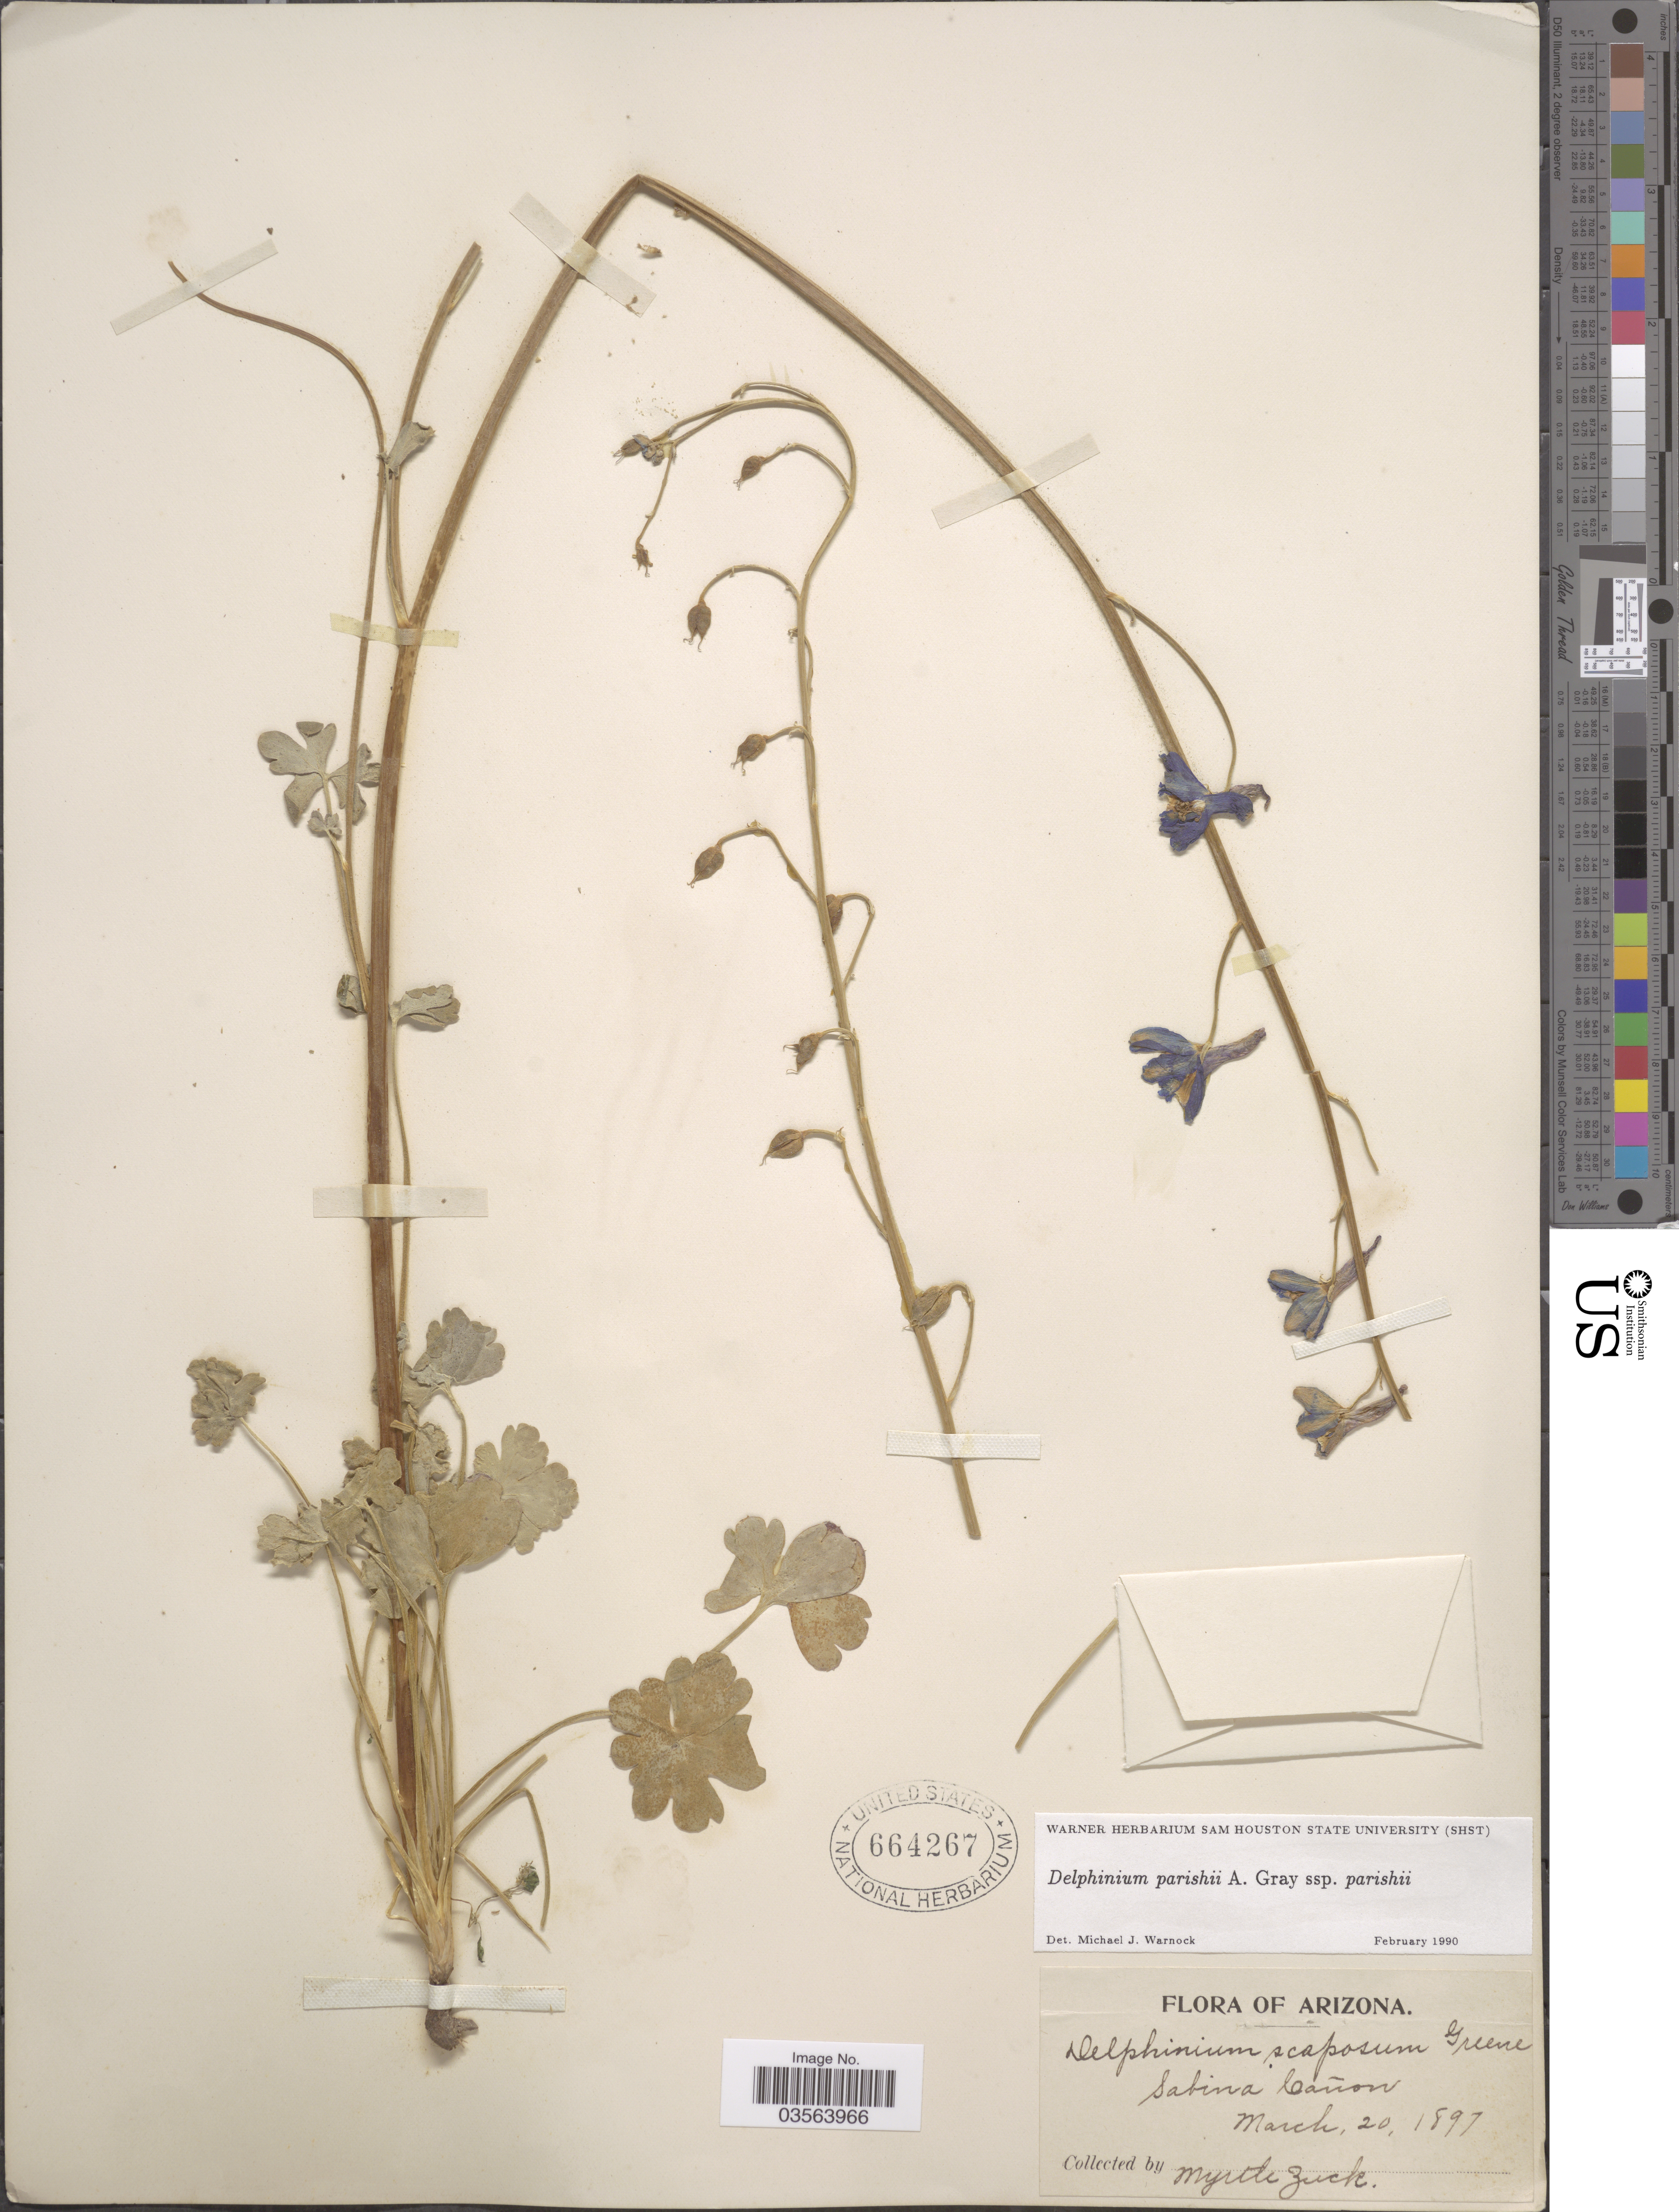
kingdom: Plantae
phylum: Tracheophyta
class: Magnoliopsida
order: Ranunculales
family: Ranunculaceae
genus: Delphinium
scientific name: Delphinium parishii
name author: A. Gray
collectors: M. Zuck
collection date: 1897-03-20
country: United States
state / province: Arizona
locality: Sabina Cañon.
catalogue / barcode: US 664267